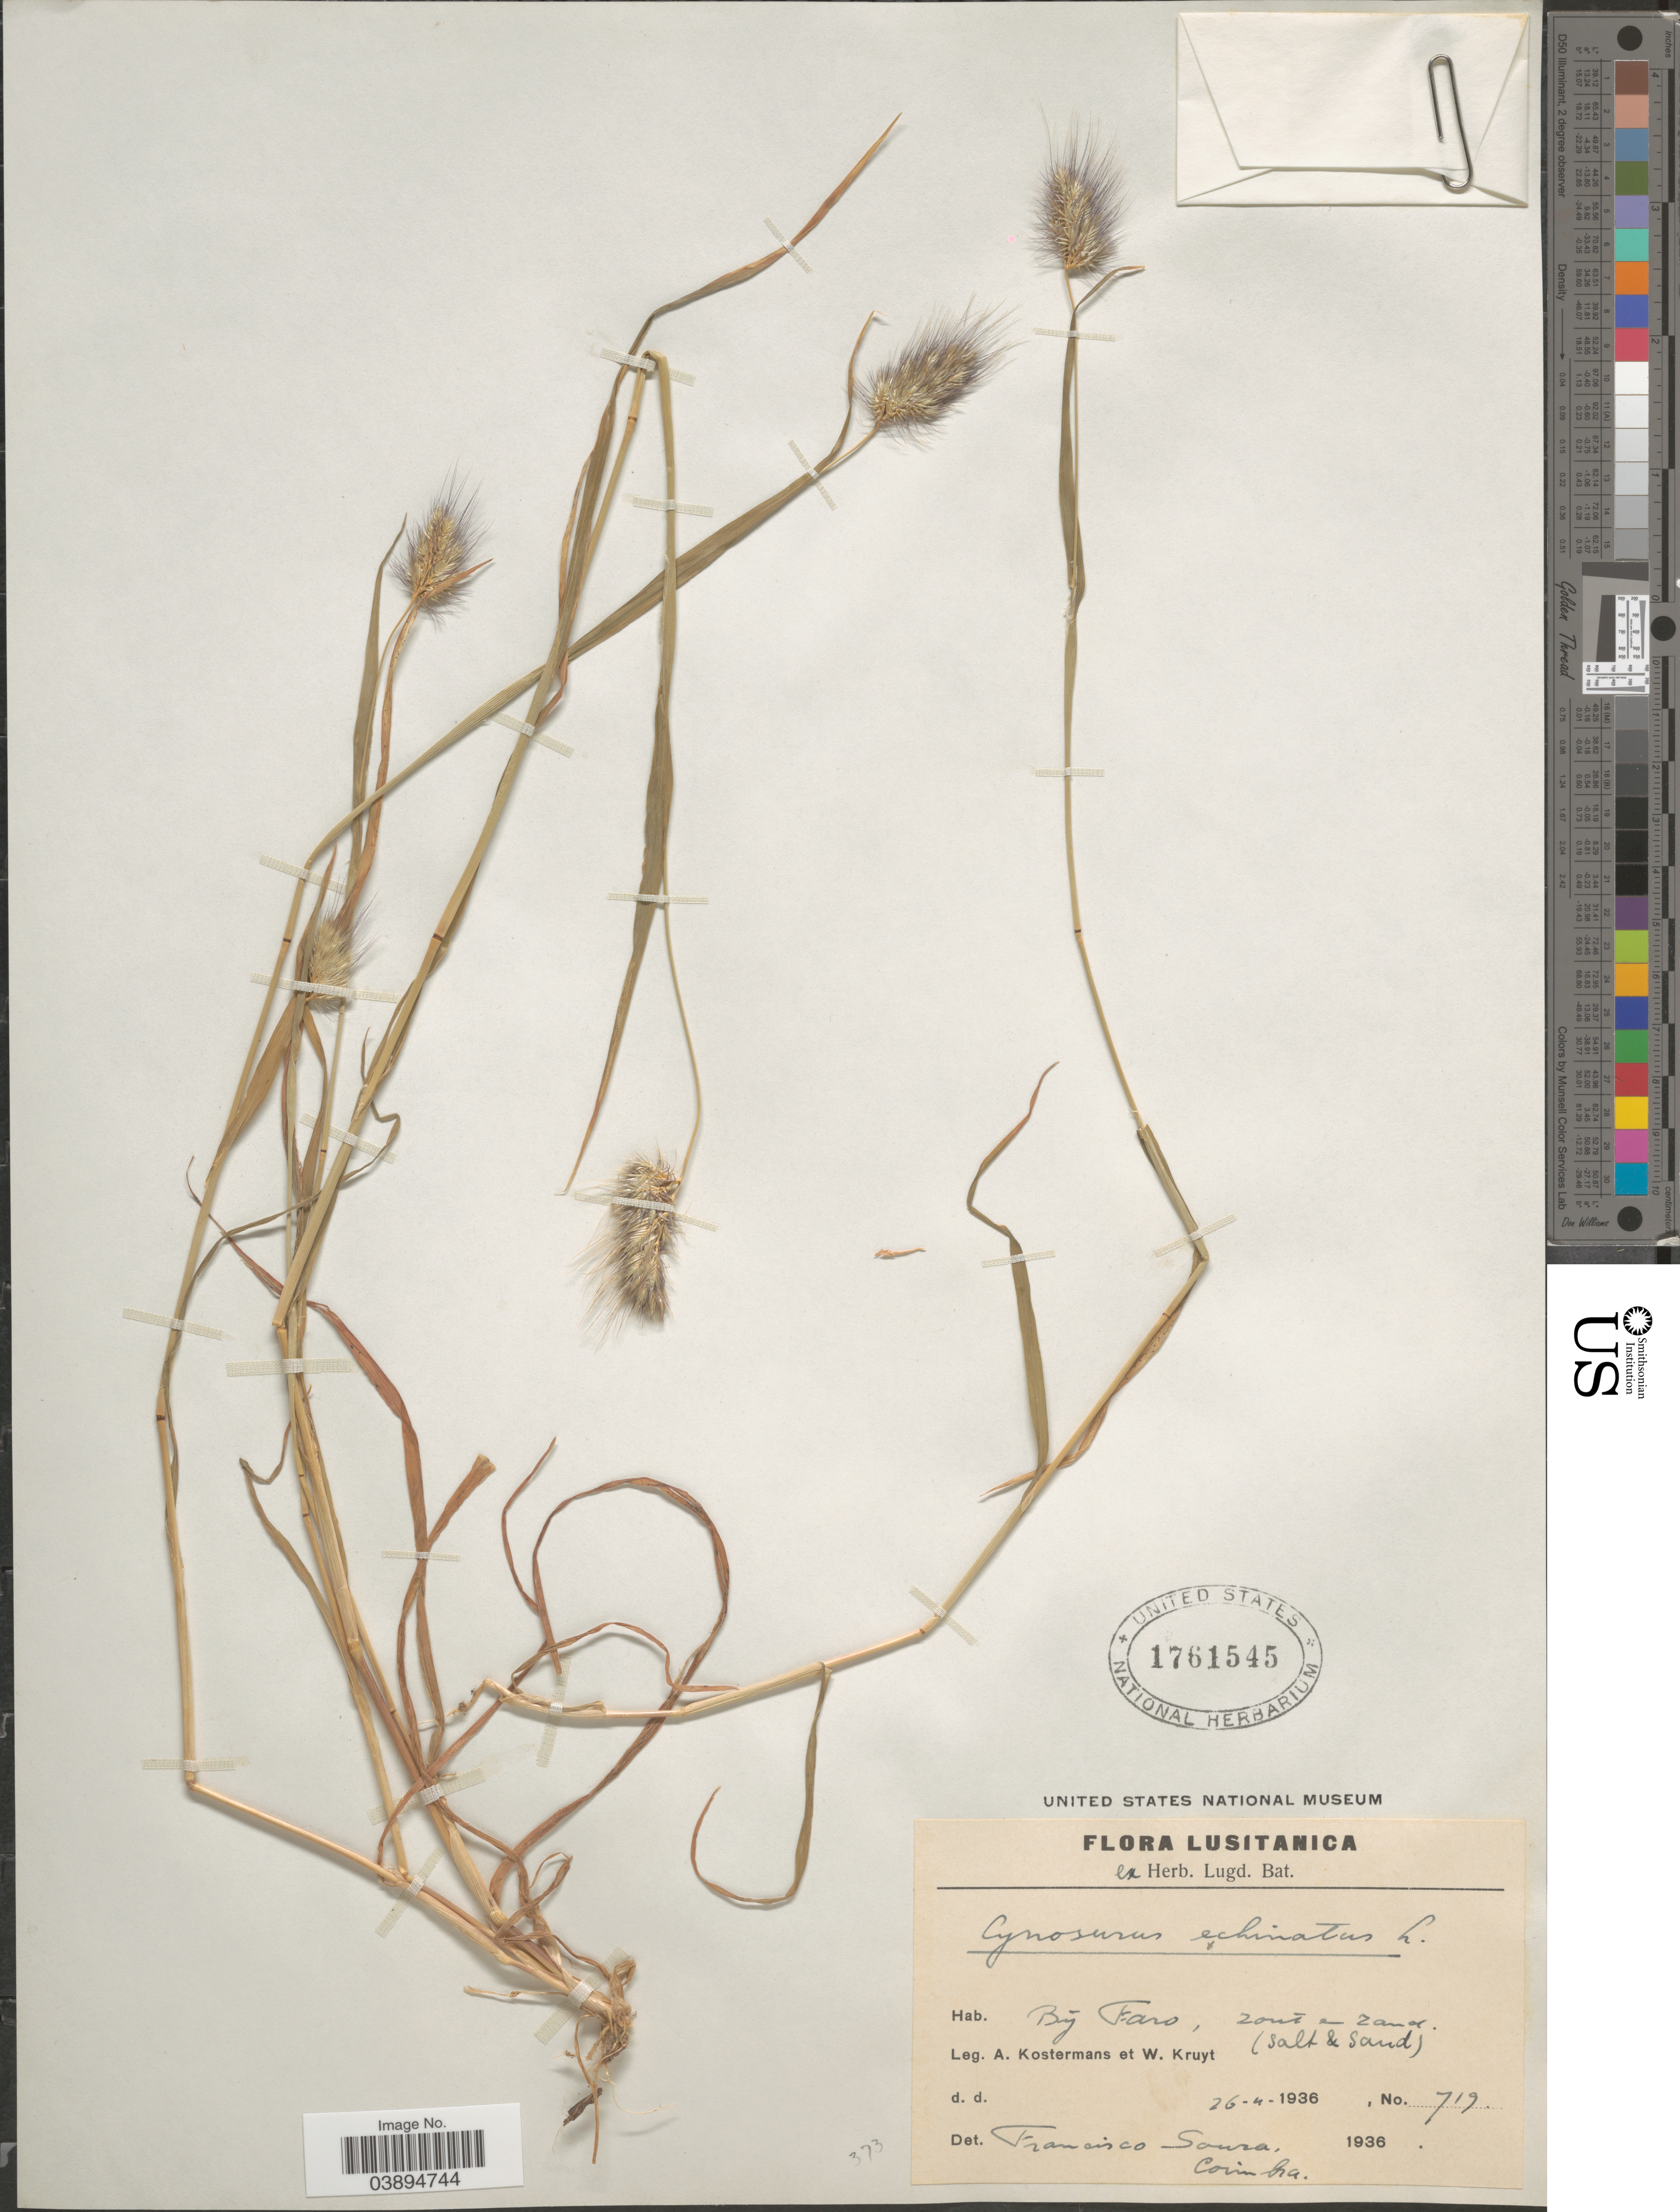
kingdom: Plantae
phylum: Tracheophyta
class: Liliopsida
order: Poales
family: Poaceae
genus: Cynosurus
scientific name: Cynosurus echinatus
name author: L.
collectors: A. J. G. Kostermans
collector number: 719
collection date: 1936-04-26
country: Portugal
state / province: Coimbra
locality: Lusitanica. Bej [interpreted] Faro.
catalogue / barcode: US 1761545